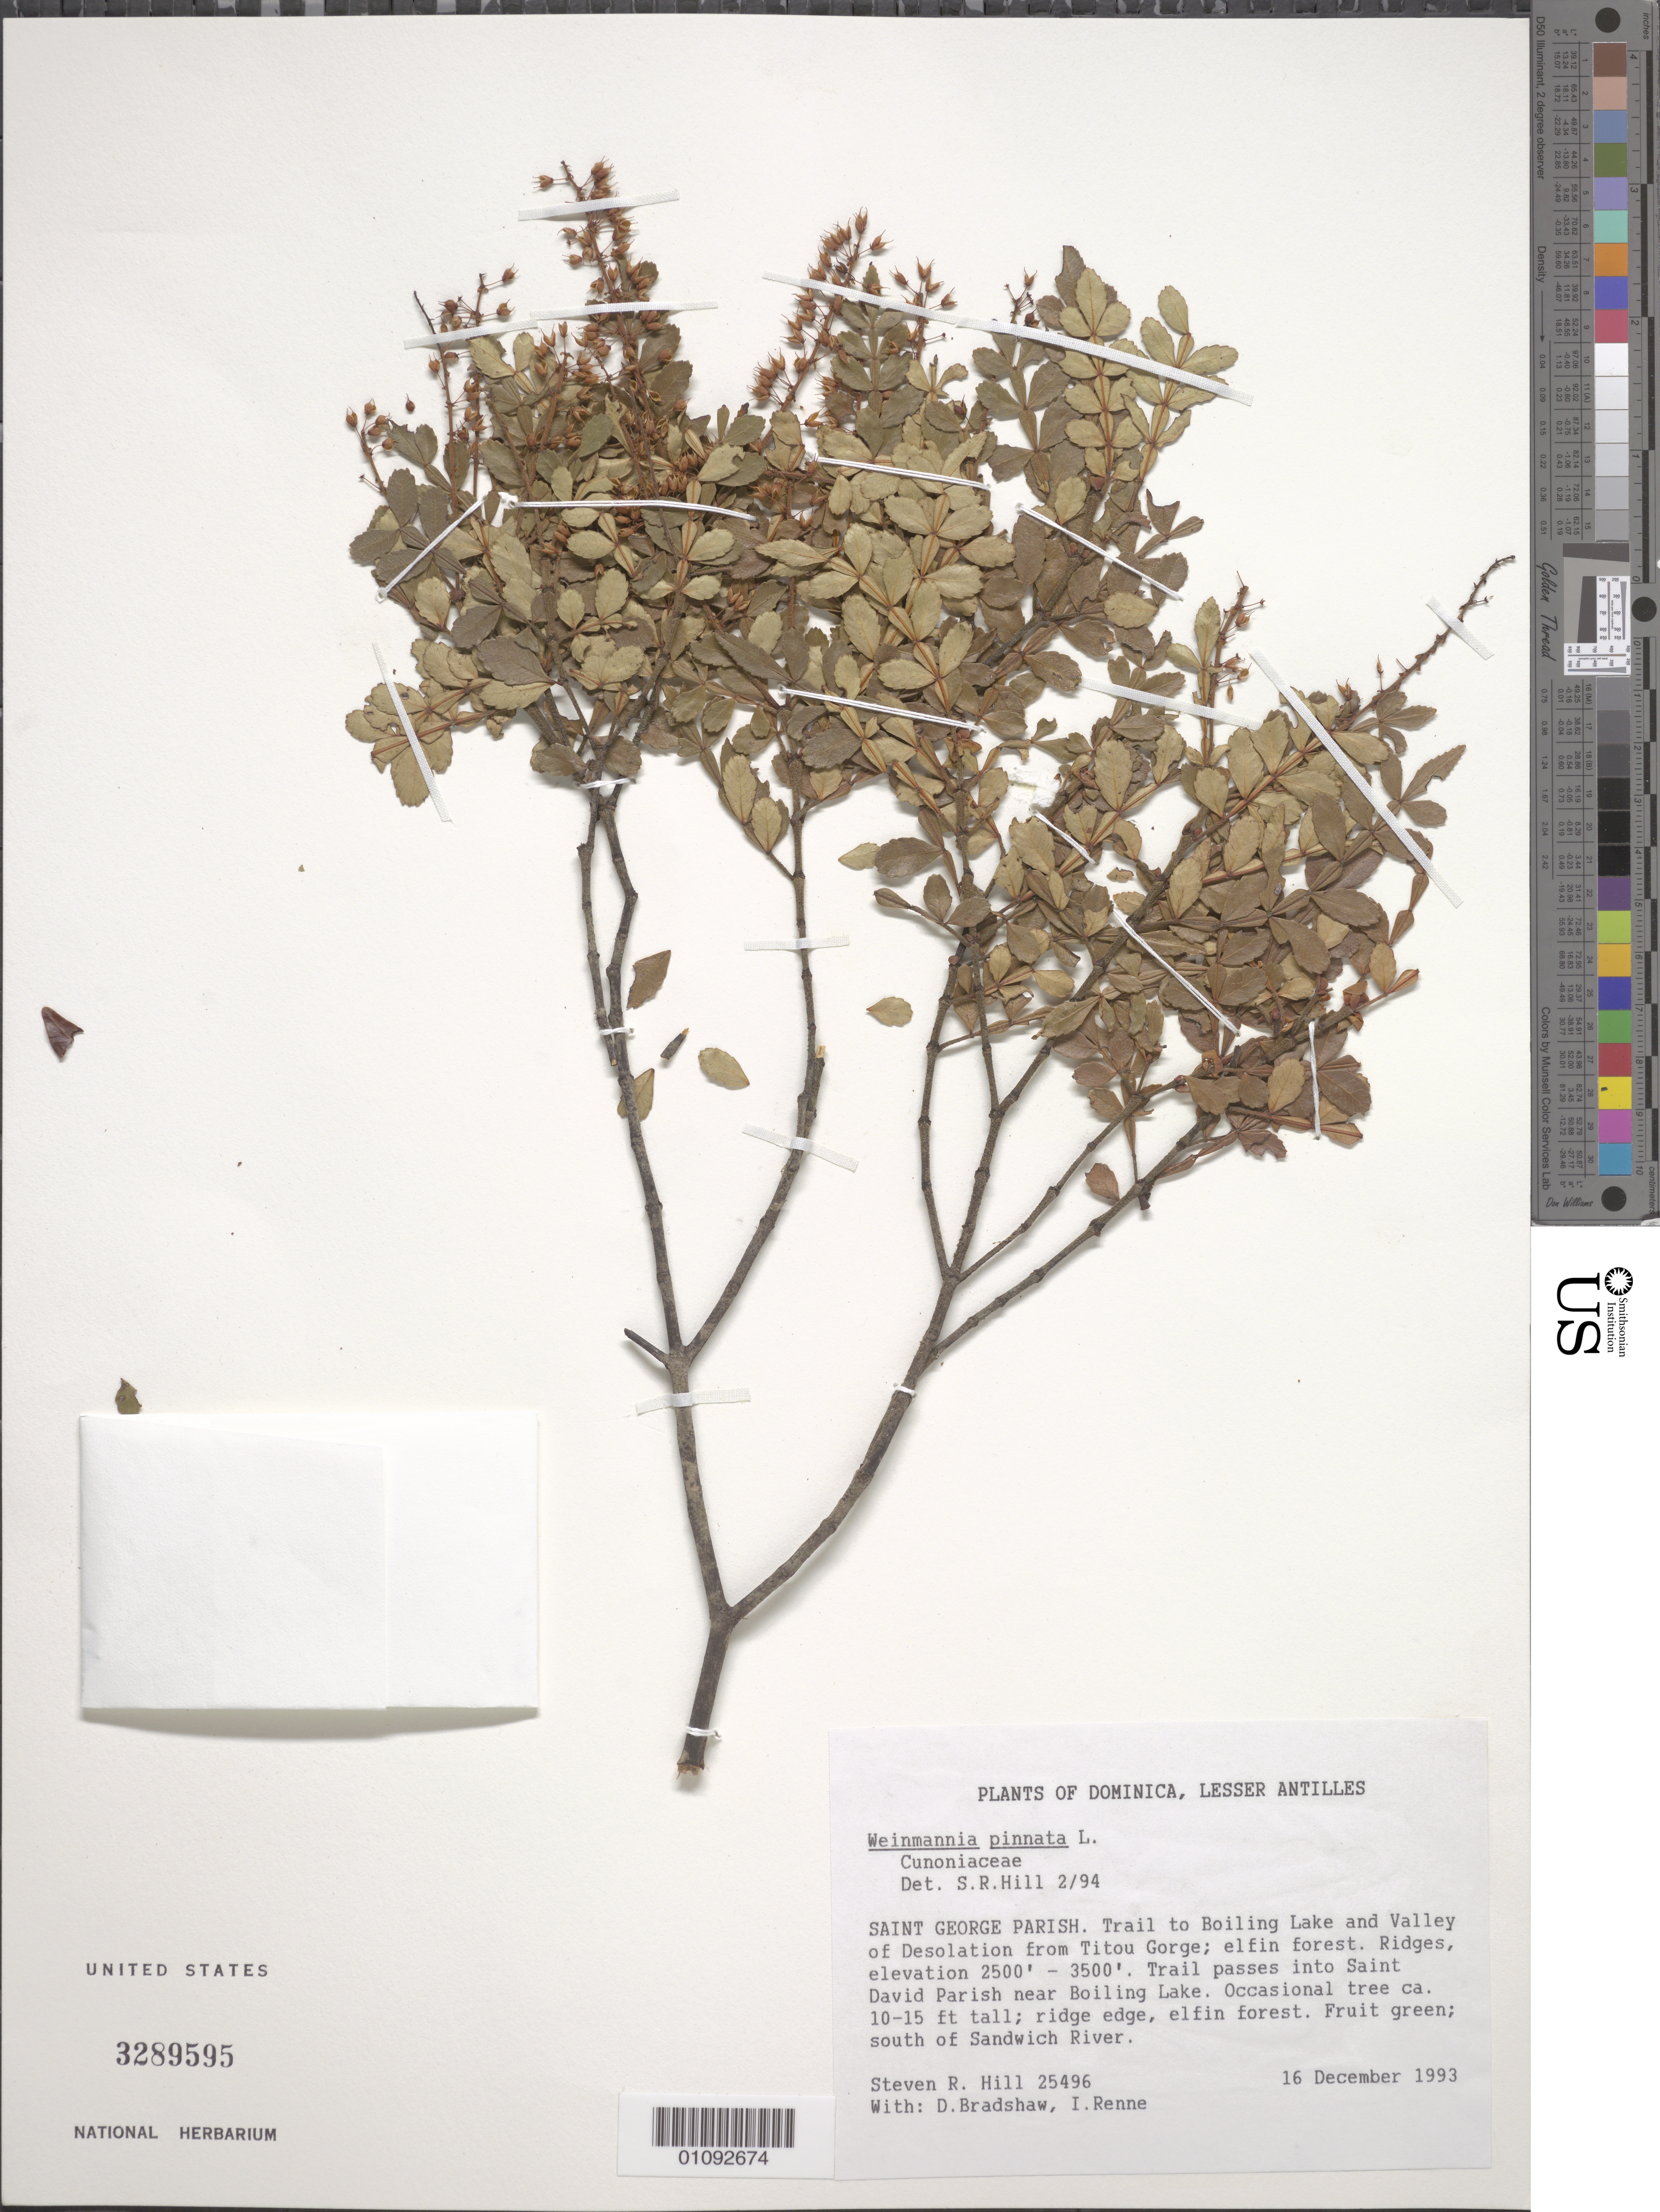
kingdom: Plantae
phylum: Tracheophyta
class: Magnoliopsida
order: Oxalidales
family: Cunoniaceae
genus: Weinmannia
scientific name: Weinmannia pinnata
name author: L.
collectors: S. R. Hill, D. Bradshaw & I. Renne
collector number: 25496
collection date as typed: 16 Dec 1993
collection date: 1993-12-16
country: Dominica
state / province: St. George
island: Dominica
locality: Trail to Boiling lake and Valley of Desolation from Titou Gorge. Trail passes into Saint David Parish near Boiling Lake. S of Sandwich river.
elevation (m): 762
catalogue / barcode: US 3289595